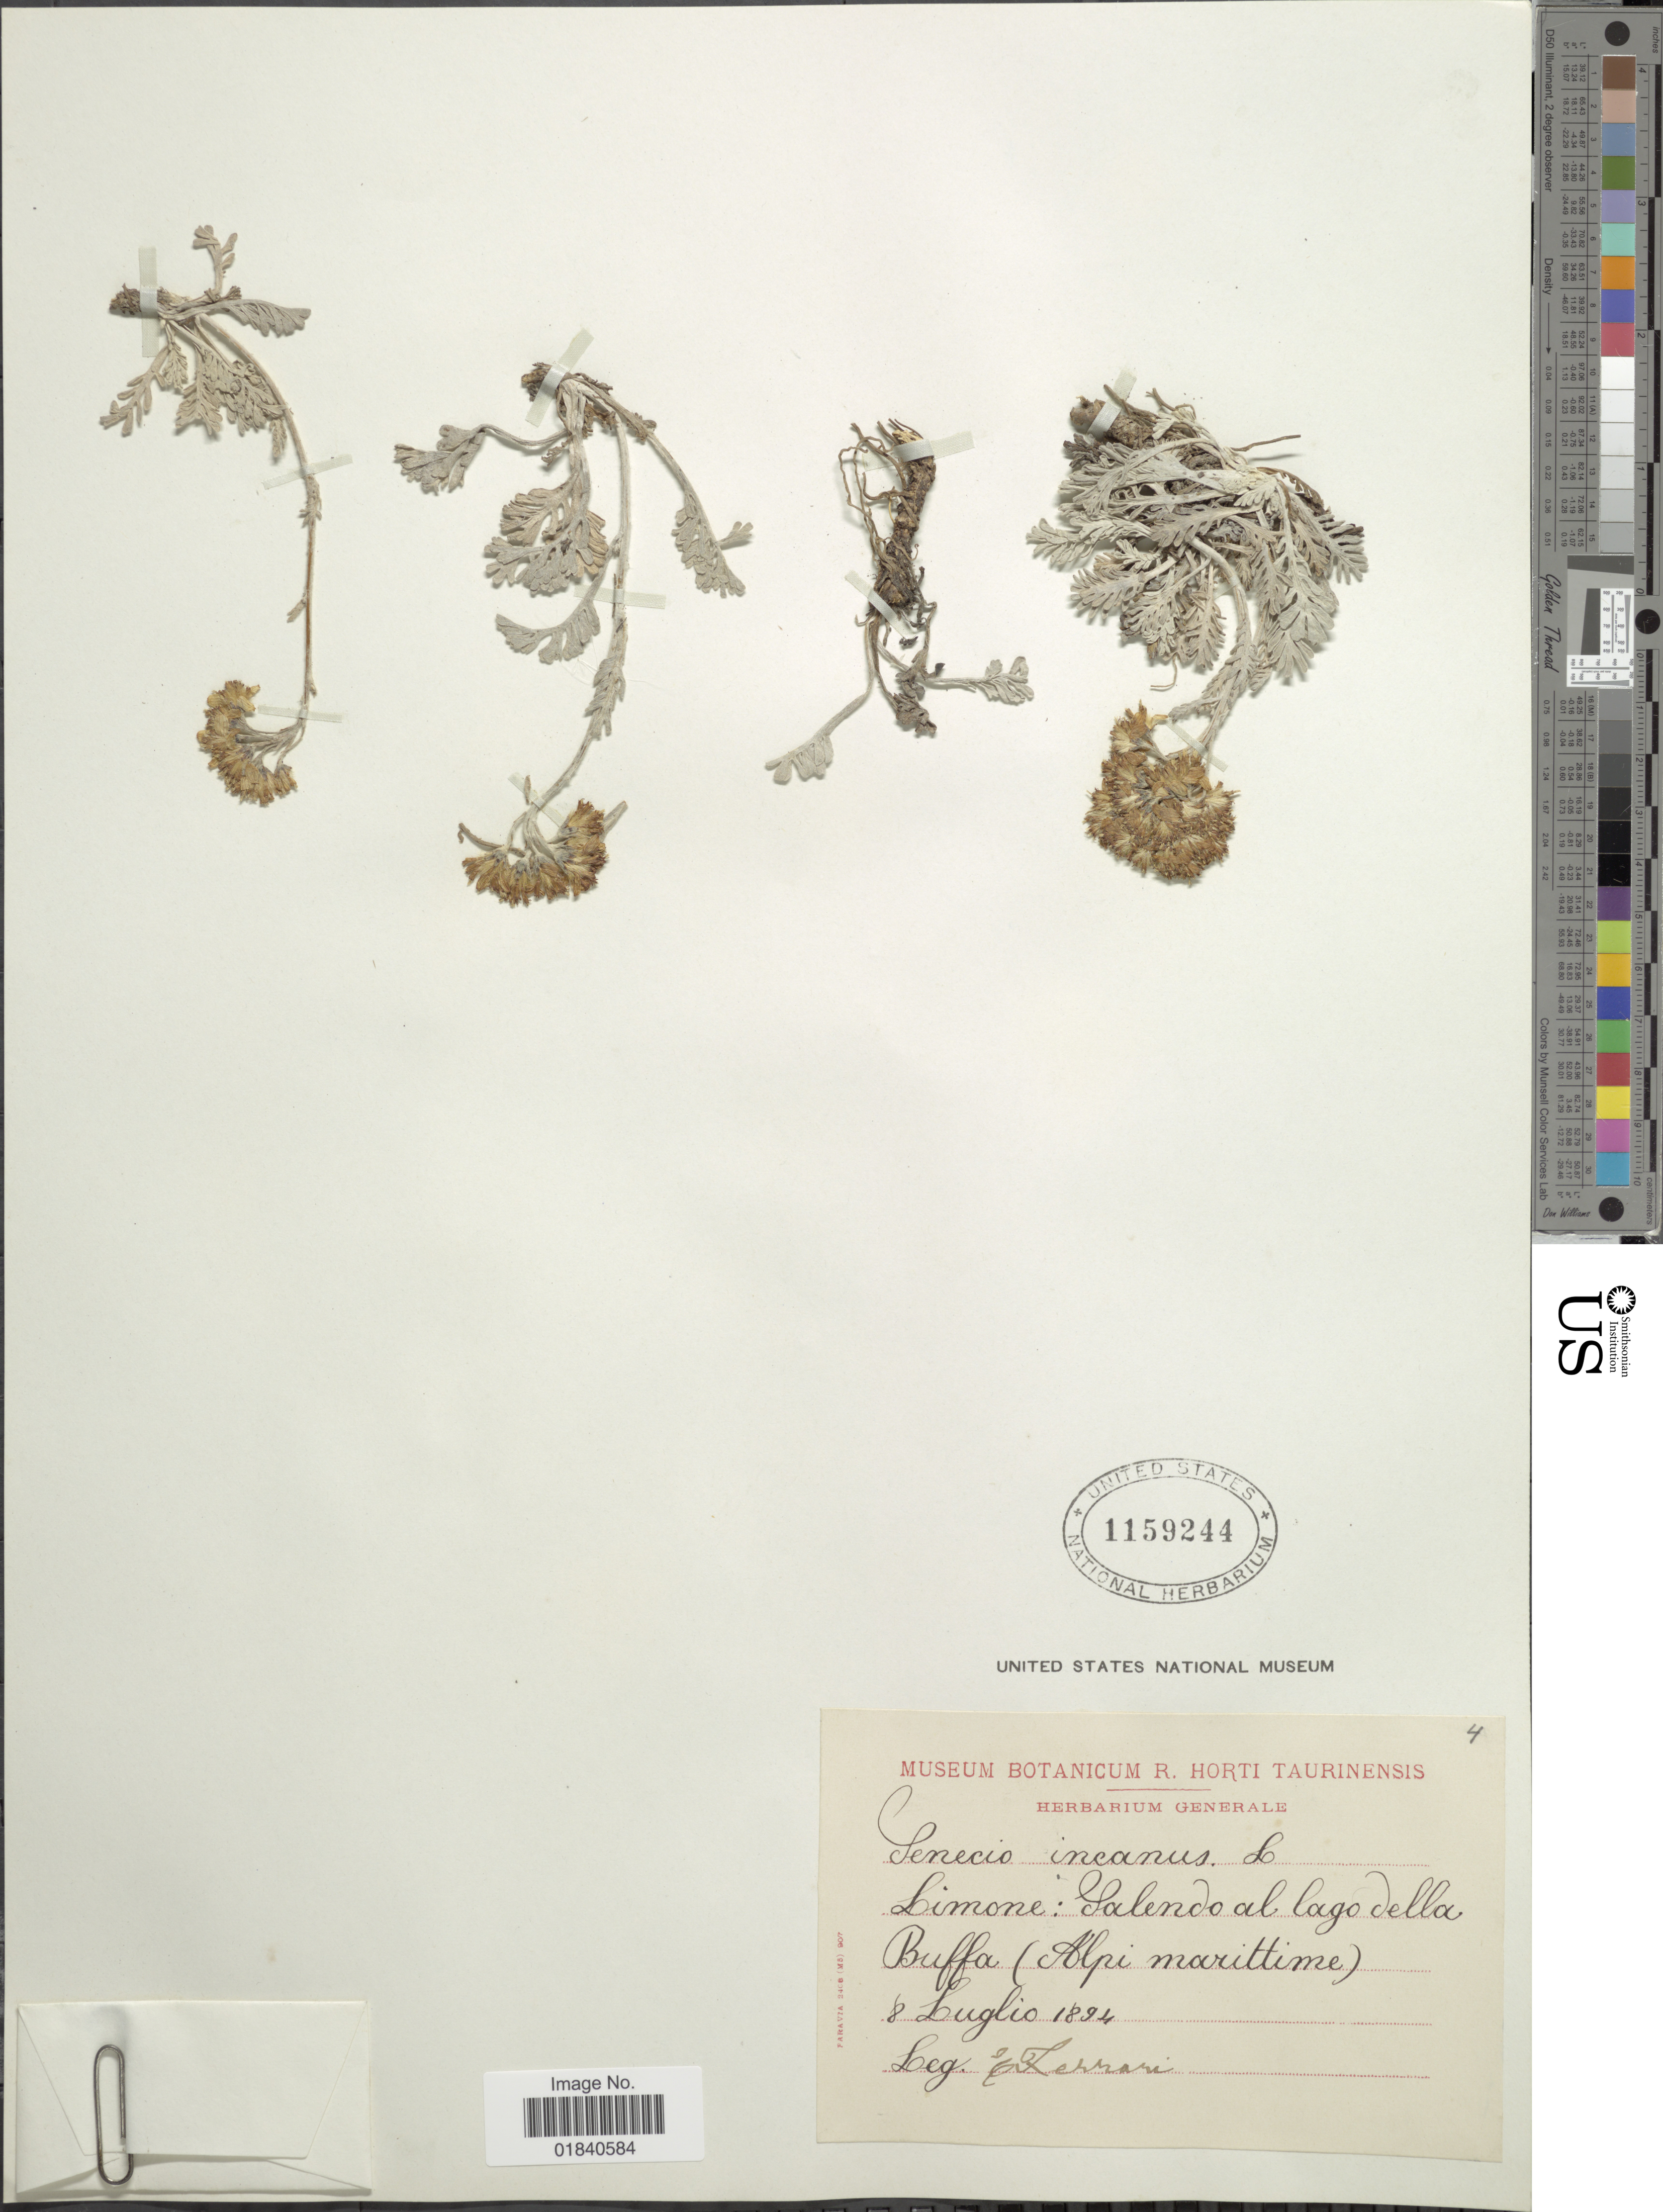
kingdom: Plantae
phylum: Tracheophyta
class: Magnoliopsida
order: Asterales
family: Asteraceae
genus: Jacobaea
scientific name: Jacobaea incana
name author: (L.) Veldkamp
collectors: G. Ferrari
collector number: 4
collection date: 1894-07-08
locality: Limone: Salendo al lago della Buffa (Alpi marittime)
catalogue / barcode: US 1159244